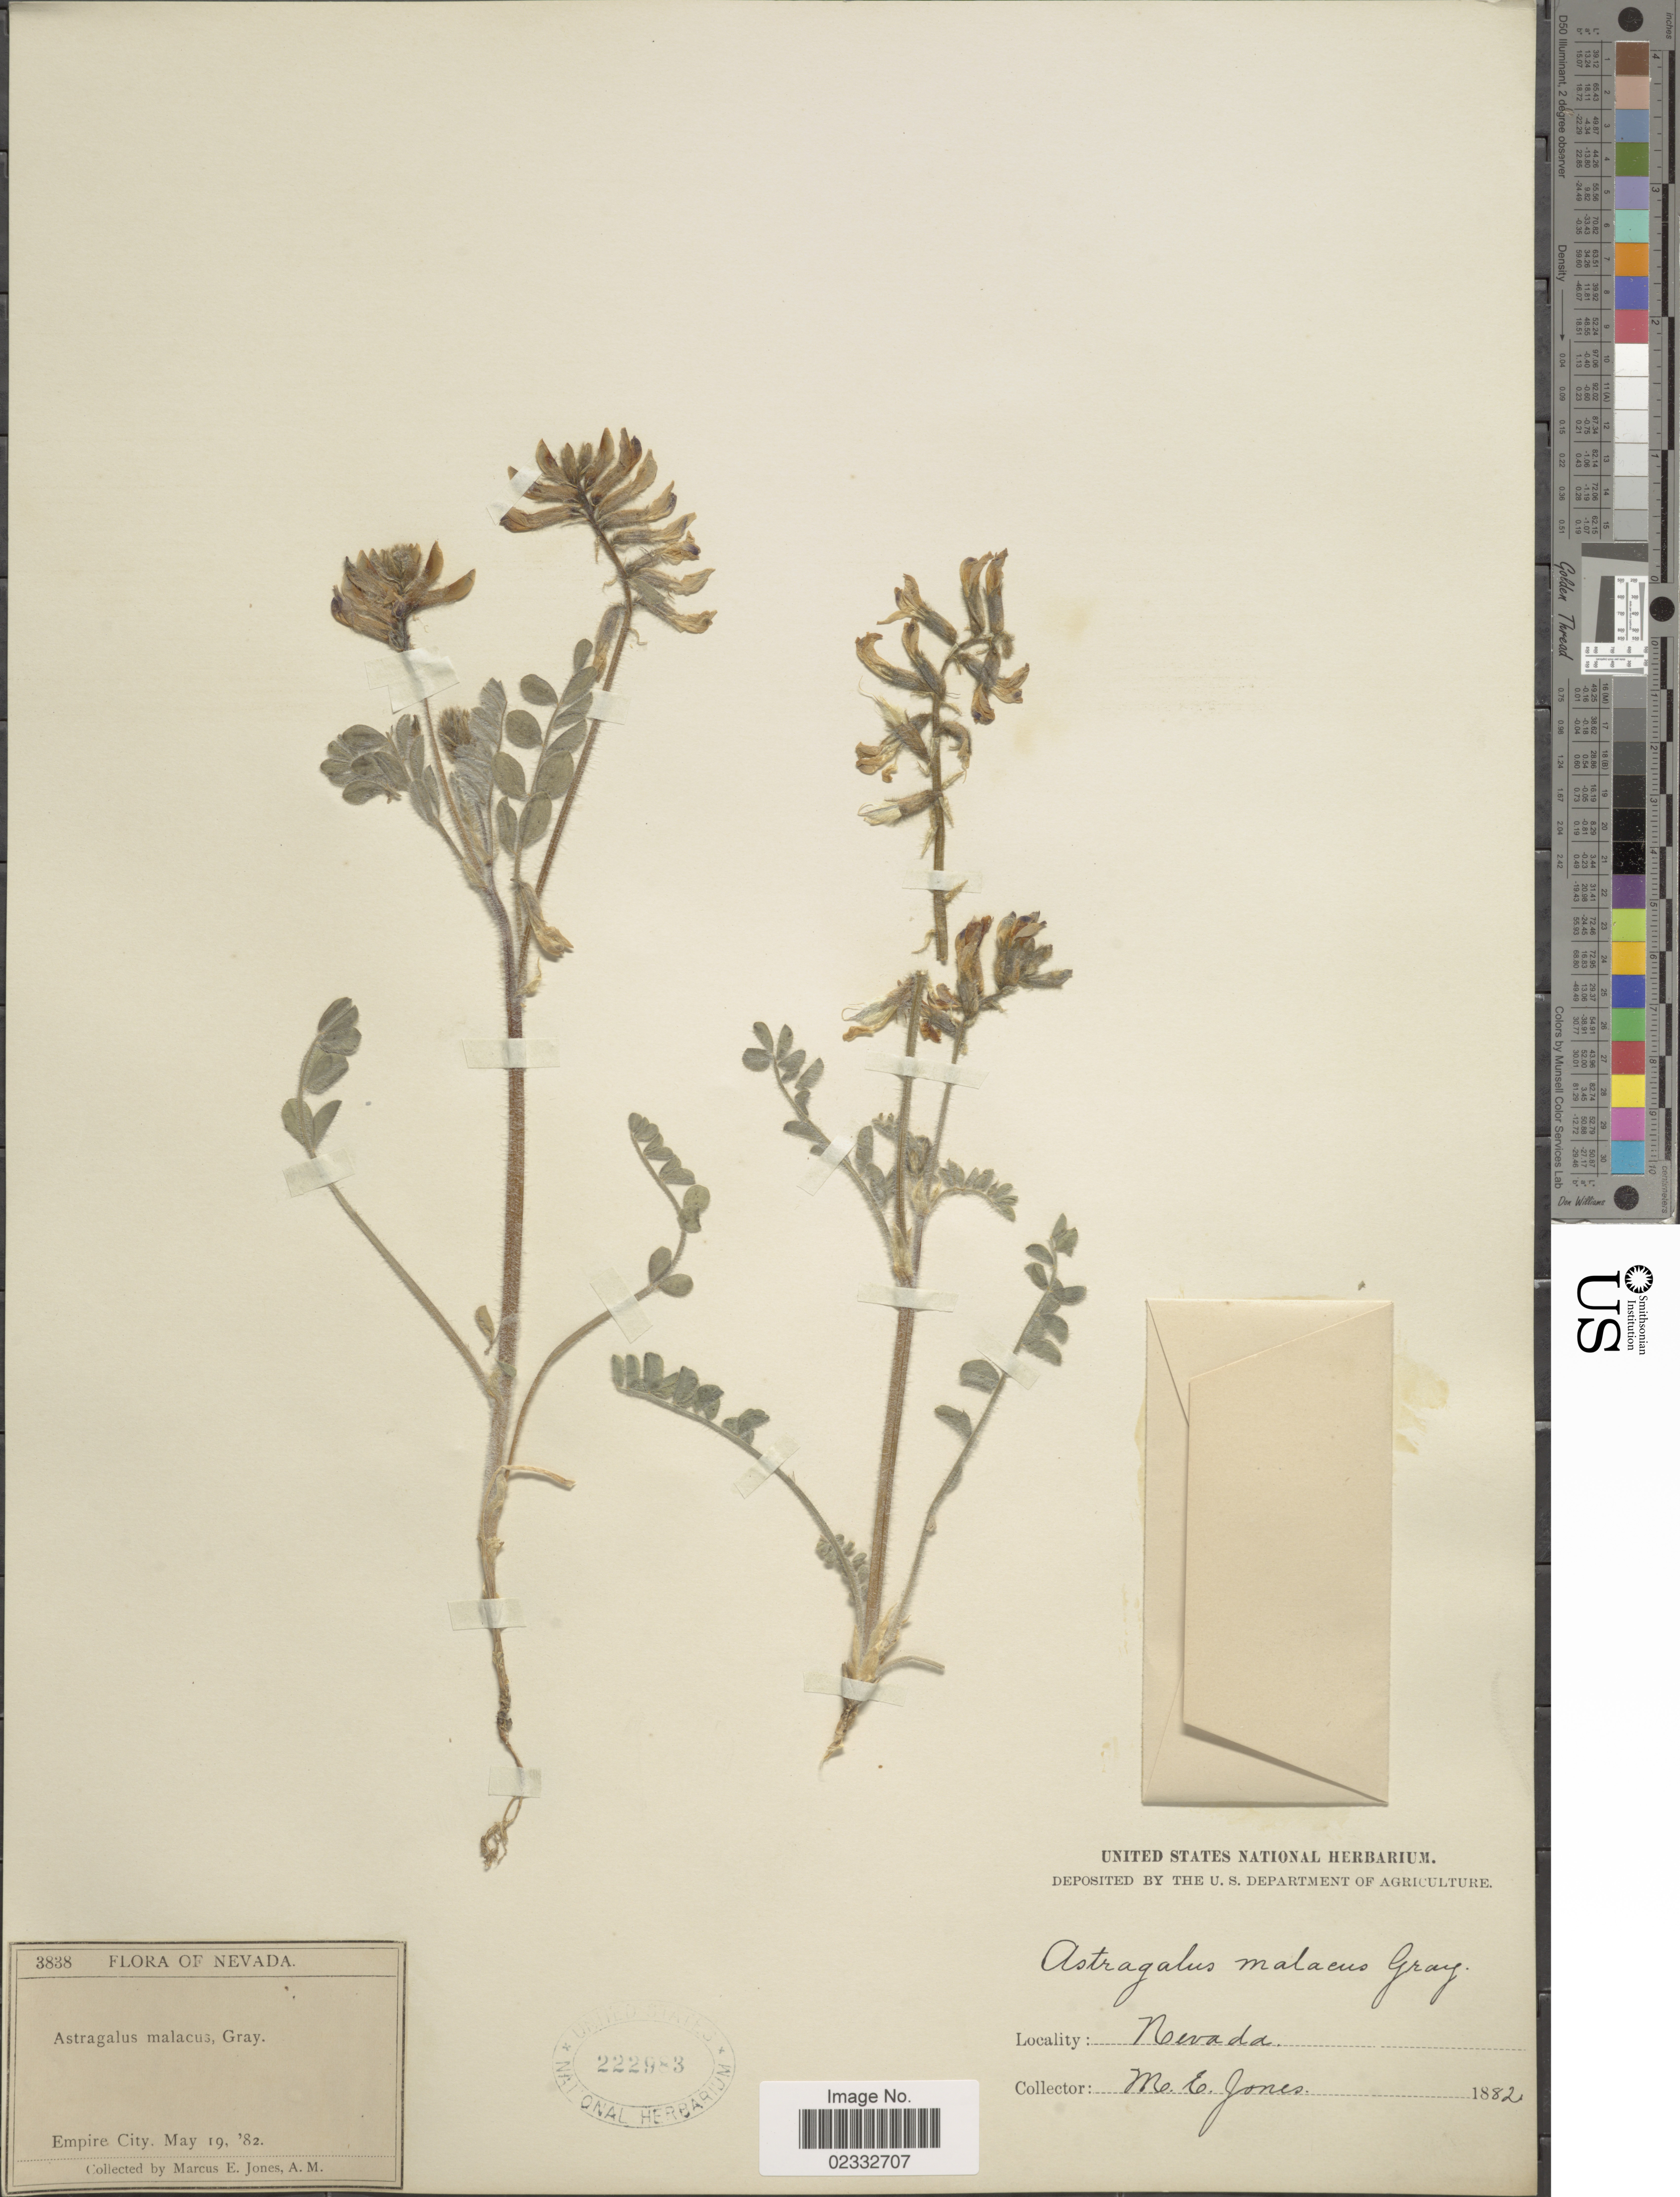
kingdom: Plantae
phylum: Tracheophyta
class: Magnoliopsida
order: Fabales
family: Fabaceae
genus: Astragalus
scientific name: Astragalus malacus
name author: A. Gray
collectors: M. E. Jones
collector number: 3838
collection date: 1882-05-19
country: United States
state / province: Nevada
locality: Empire City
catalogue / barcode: US 222983